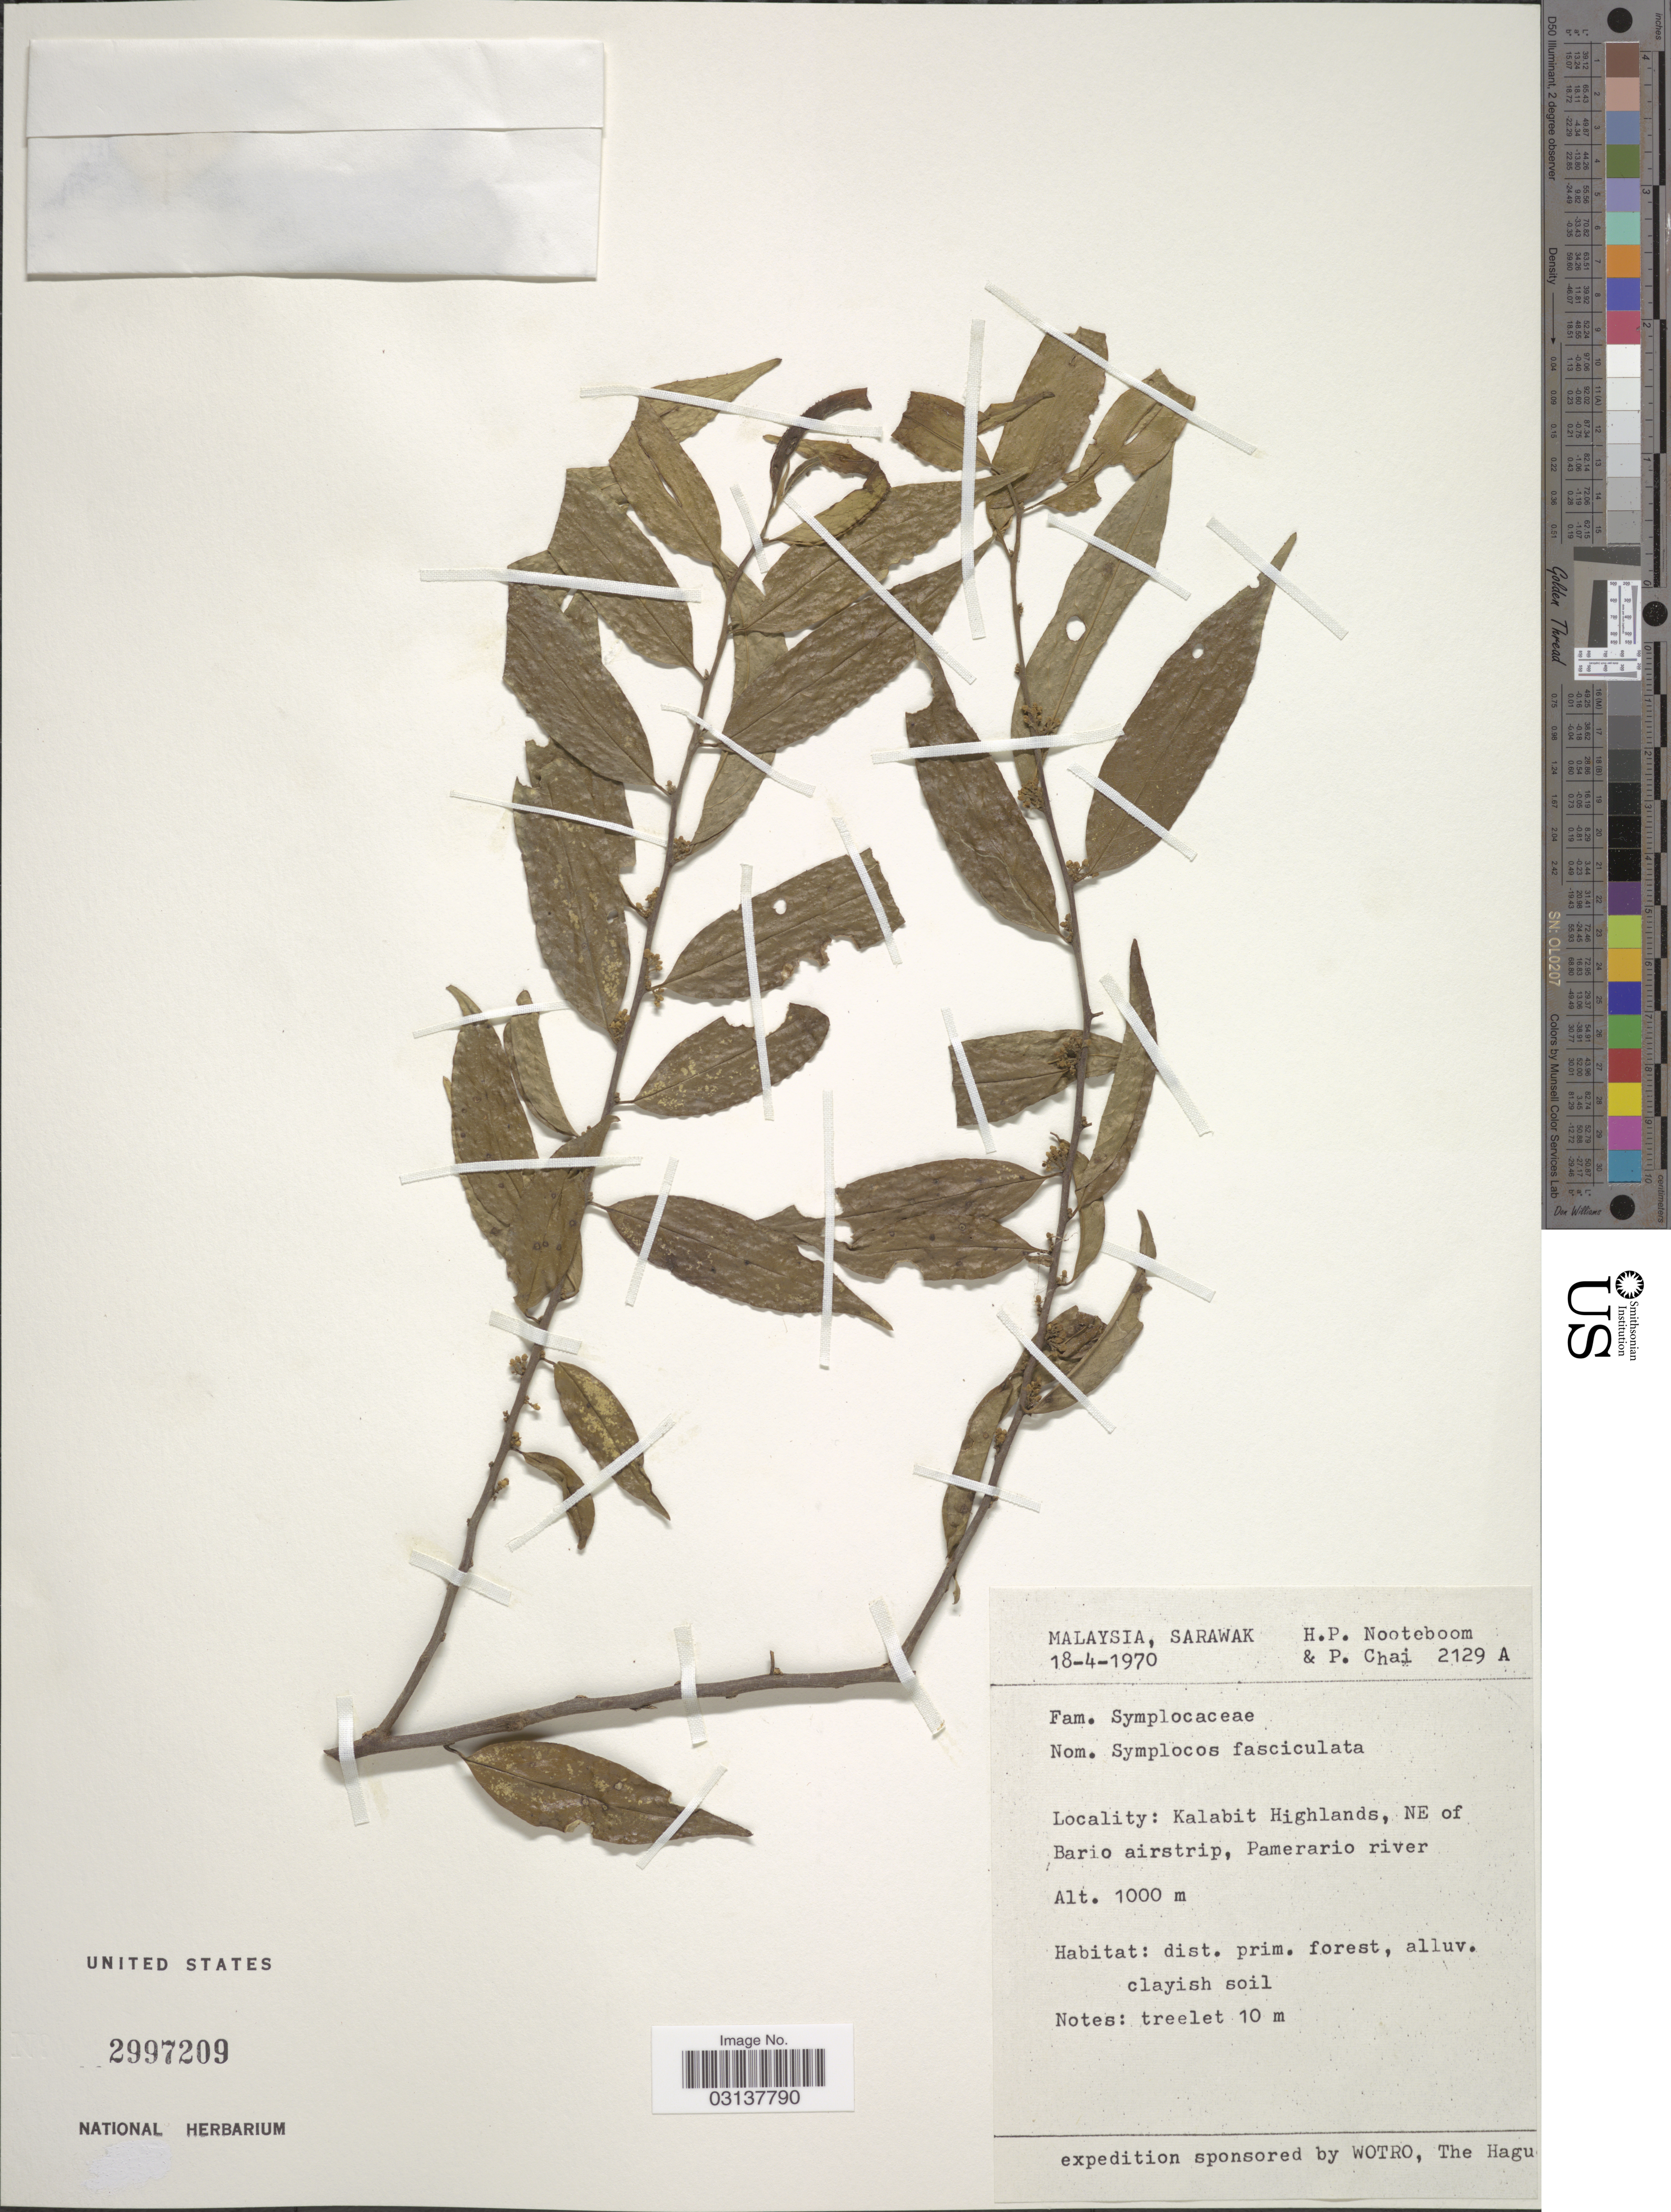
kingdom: Plantae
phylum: Tracheophyta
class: Magnoliopsida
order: Ericales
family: Symplocaceae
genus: Symplocos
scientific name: Symplocos fasciculata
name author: Zoll.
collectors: H. P. Nooteboom & P. Chai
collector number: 2129 A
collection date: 1970-04-18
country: Malaysia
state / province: Sarawak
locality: Kalabit Highlands, NE of Bario airstrip, Pamerario river.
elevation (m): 1000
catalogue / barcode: US 2997209